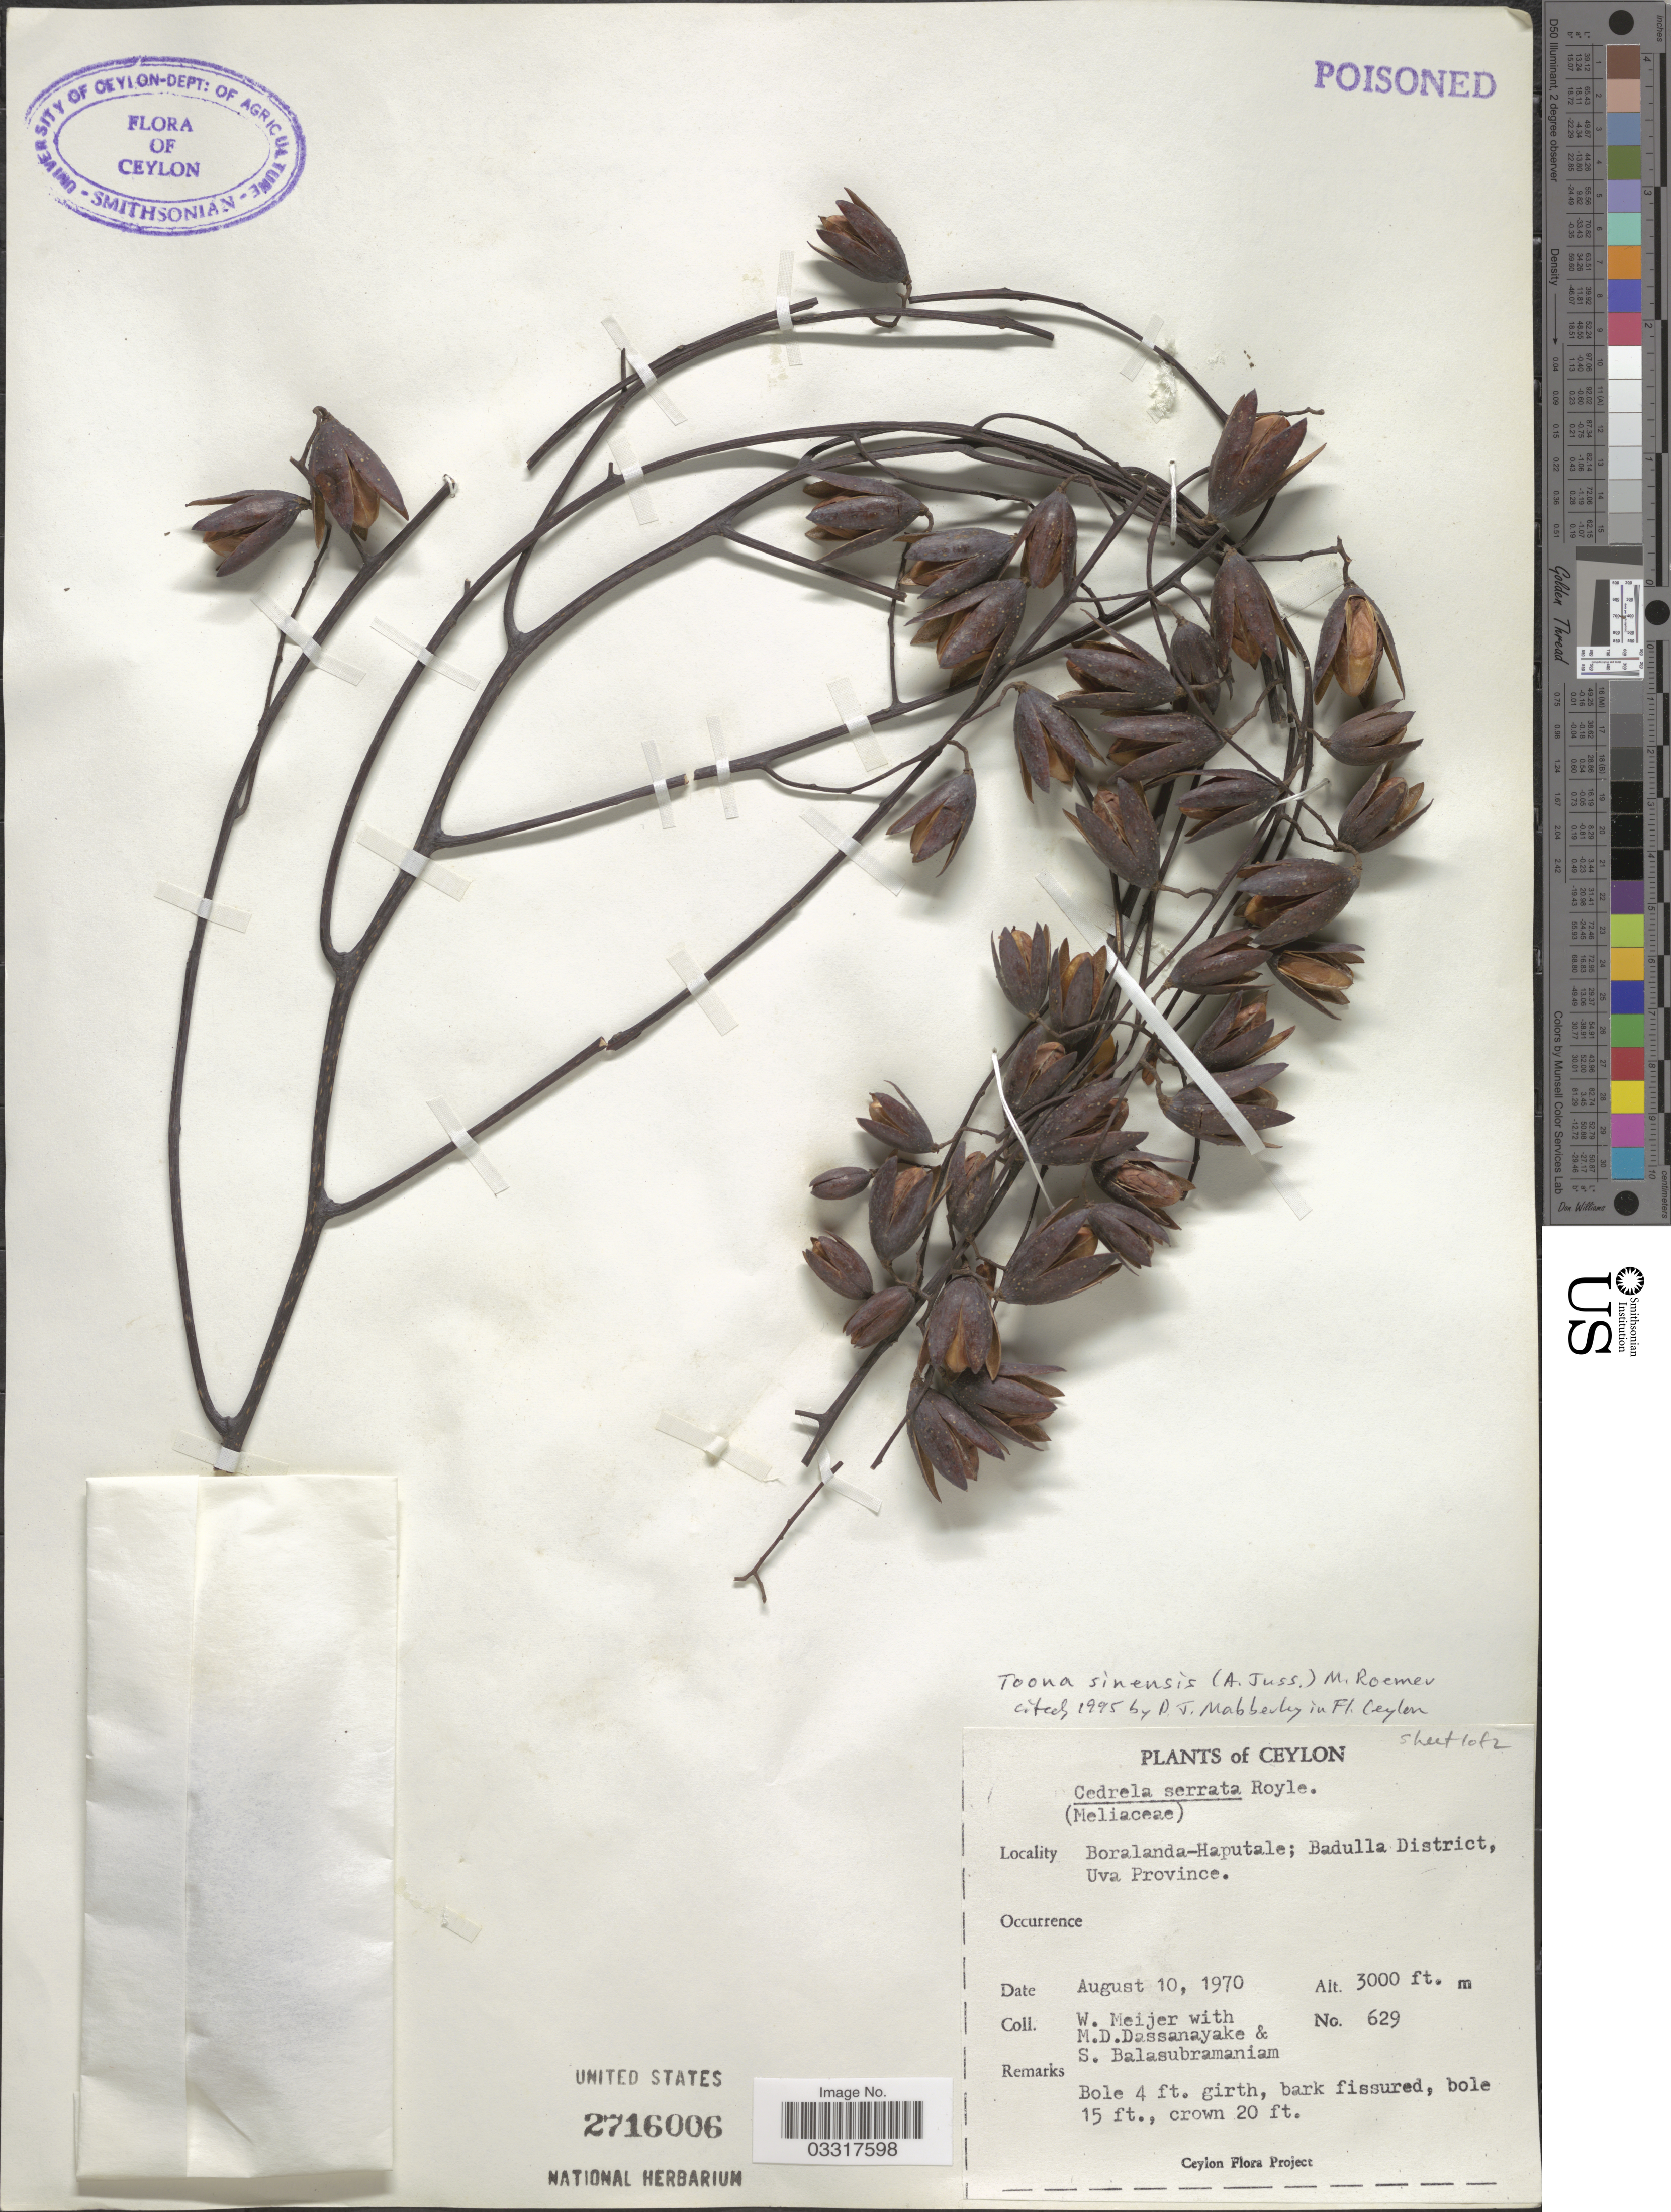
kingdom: Plantae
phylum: Tracheophyta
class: Magnoliopsida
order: Sapindales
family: Meliaceae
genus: Toona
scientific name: Toona sinensis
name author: (A. Juss.) M. Roem.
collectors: W. Meijer, M. D. Dassanayake & S. Balasubramaniam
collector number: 629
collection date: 1970-08-10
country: Sri Lanka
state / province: Uva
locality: Ceylon, Boralanda-Haputale; Badulla District.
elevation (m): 914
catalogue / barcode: US 2716006